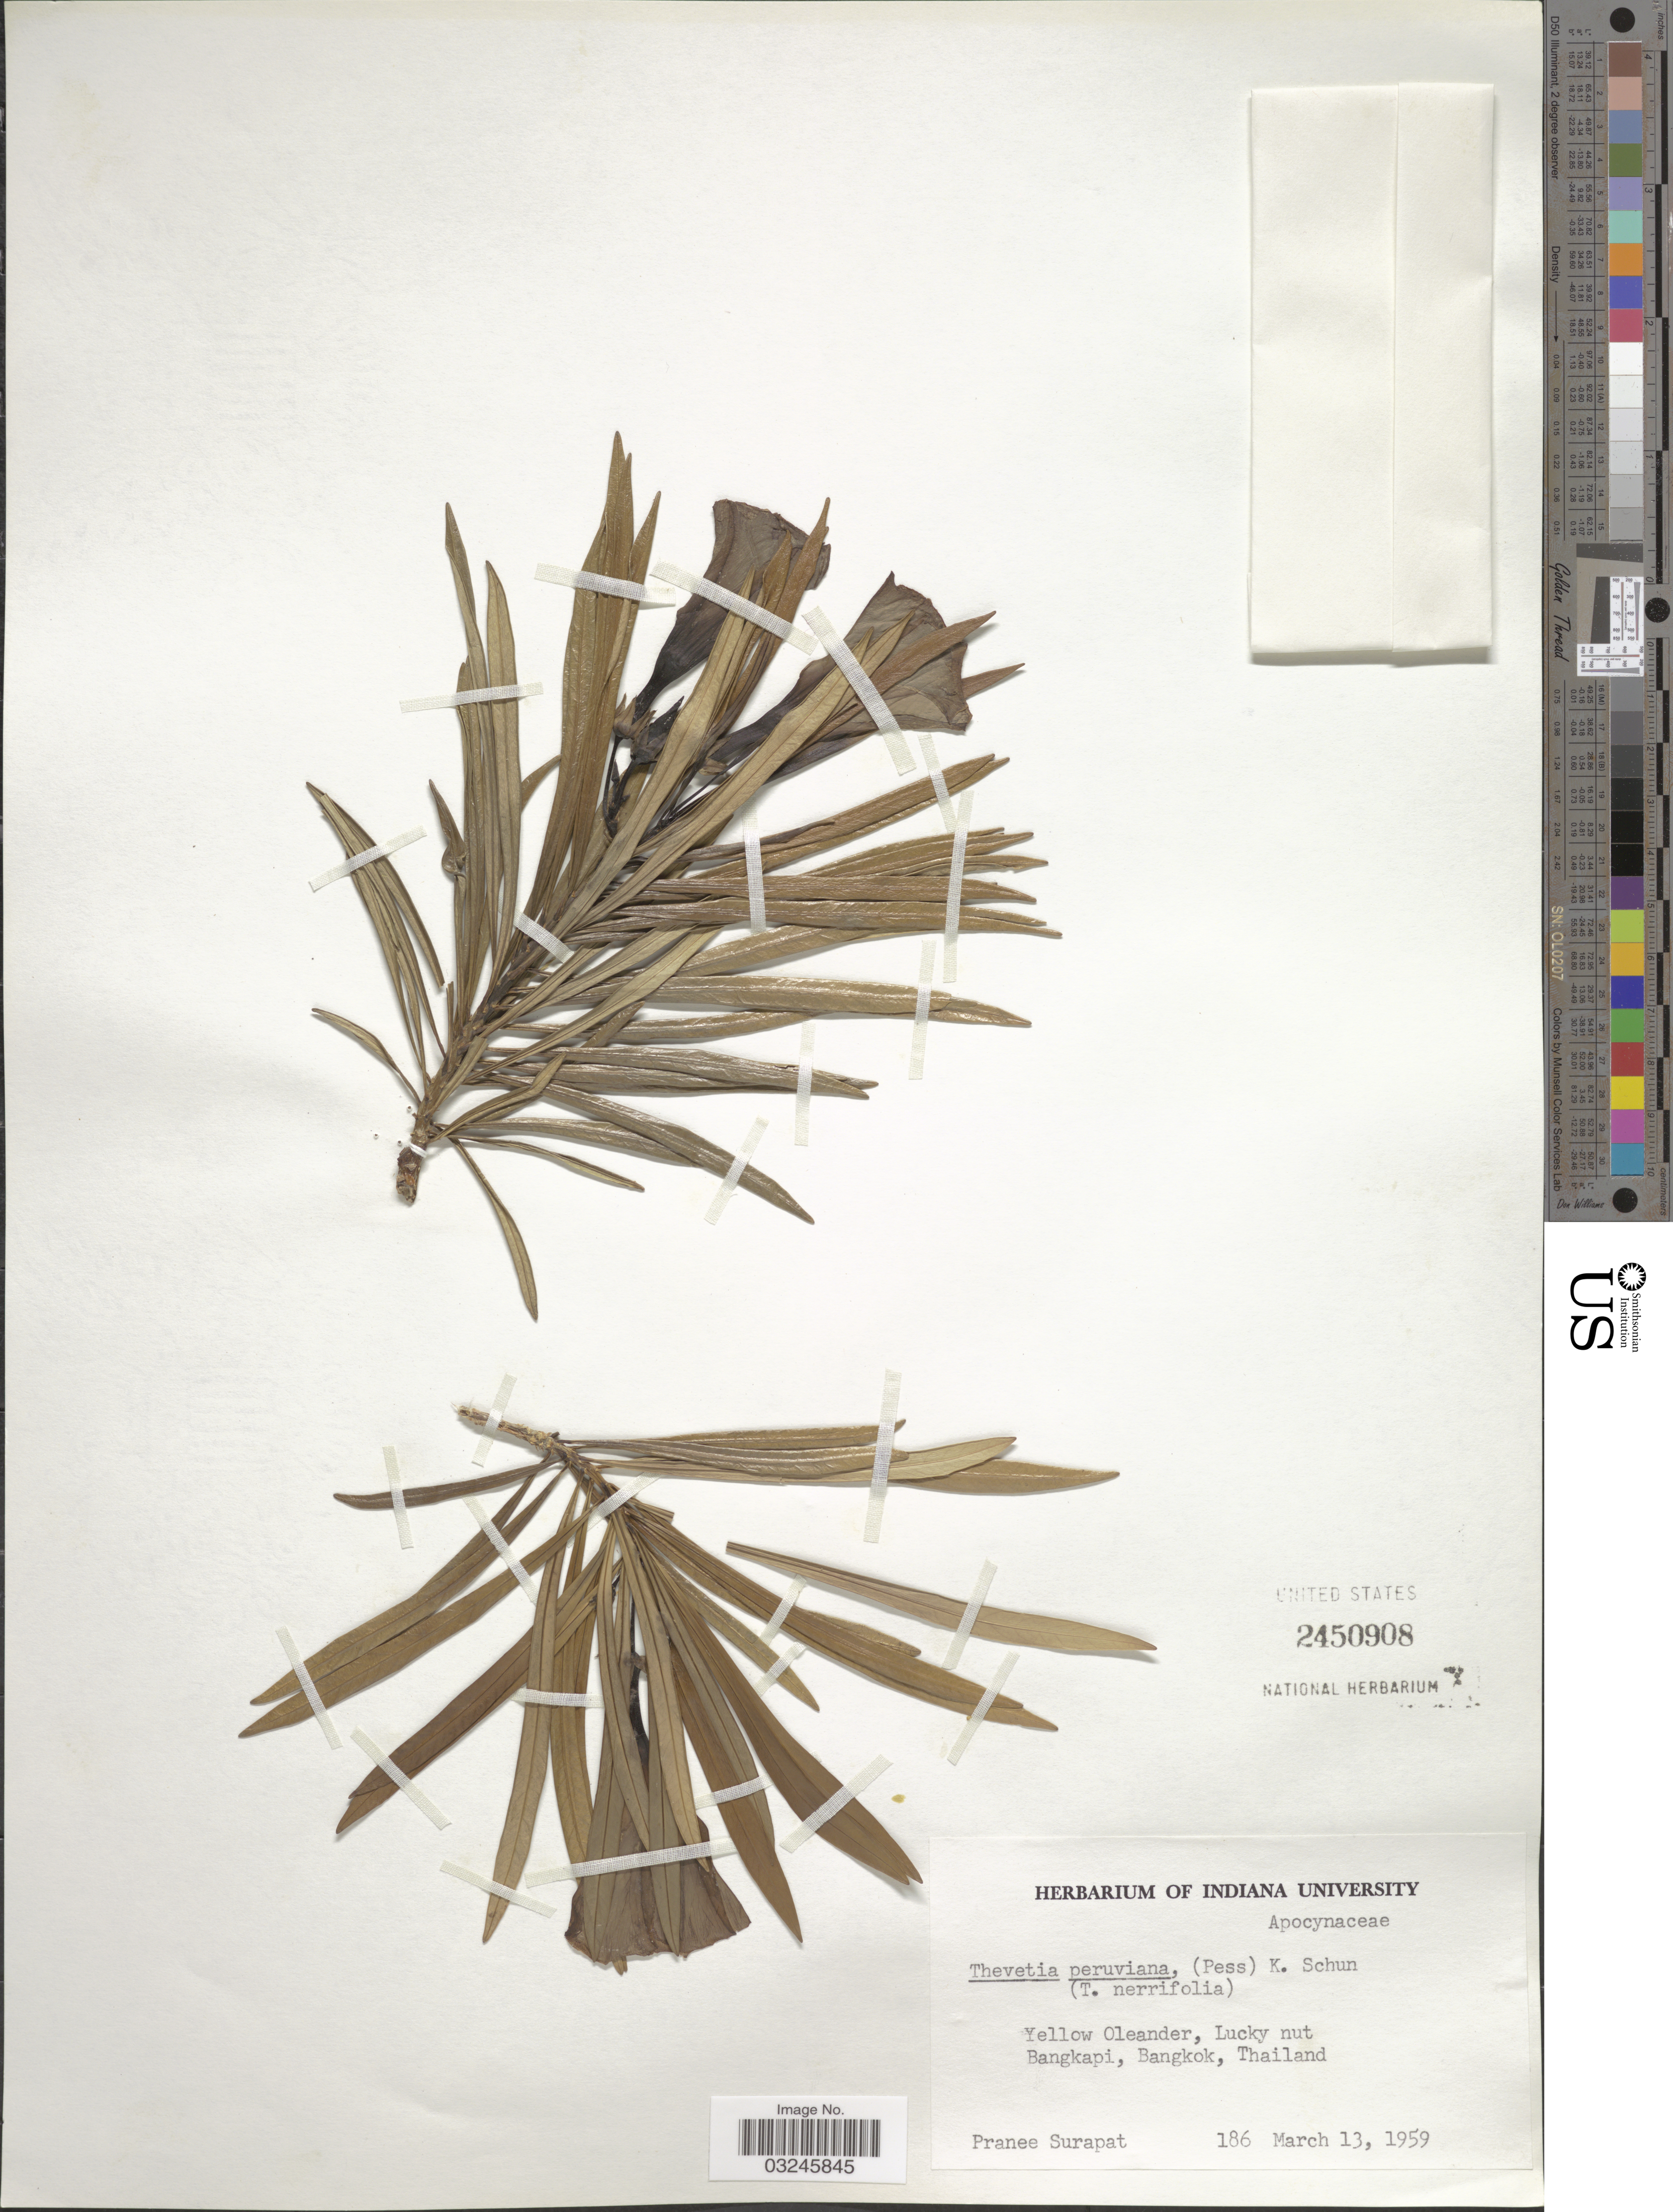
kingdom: Plantae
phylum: Tracheophyta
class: Magnoliopsida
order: Gentianales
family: Apocynaceae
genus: Thevetia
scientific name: Thevetia peruviana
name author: (Pers.) K. Schum.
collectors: P. Surapat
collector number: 186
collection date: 1959-03-13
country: Thailand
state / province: Bangkok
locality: Yellow Oleander, Lucky nut, Bangkapi.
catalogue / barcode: US 2450908